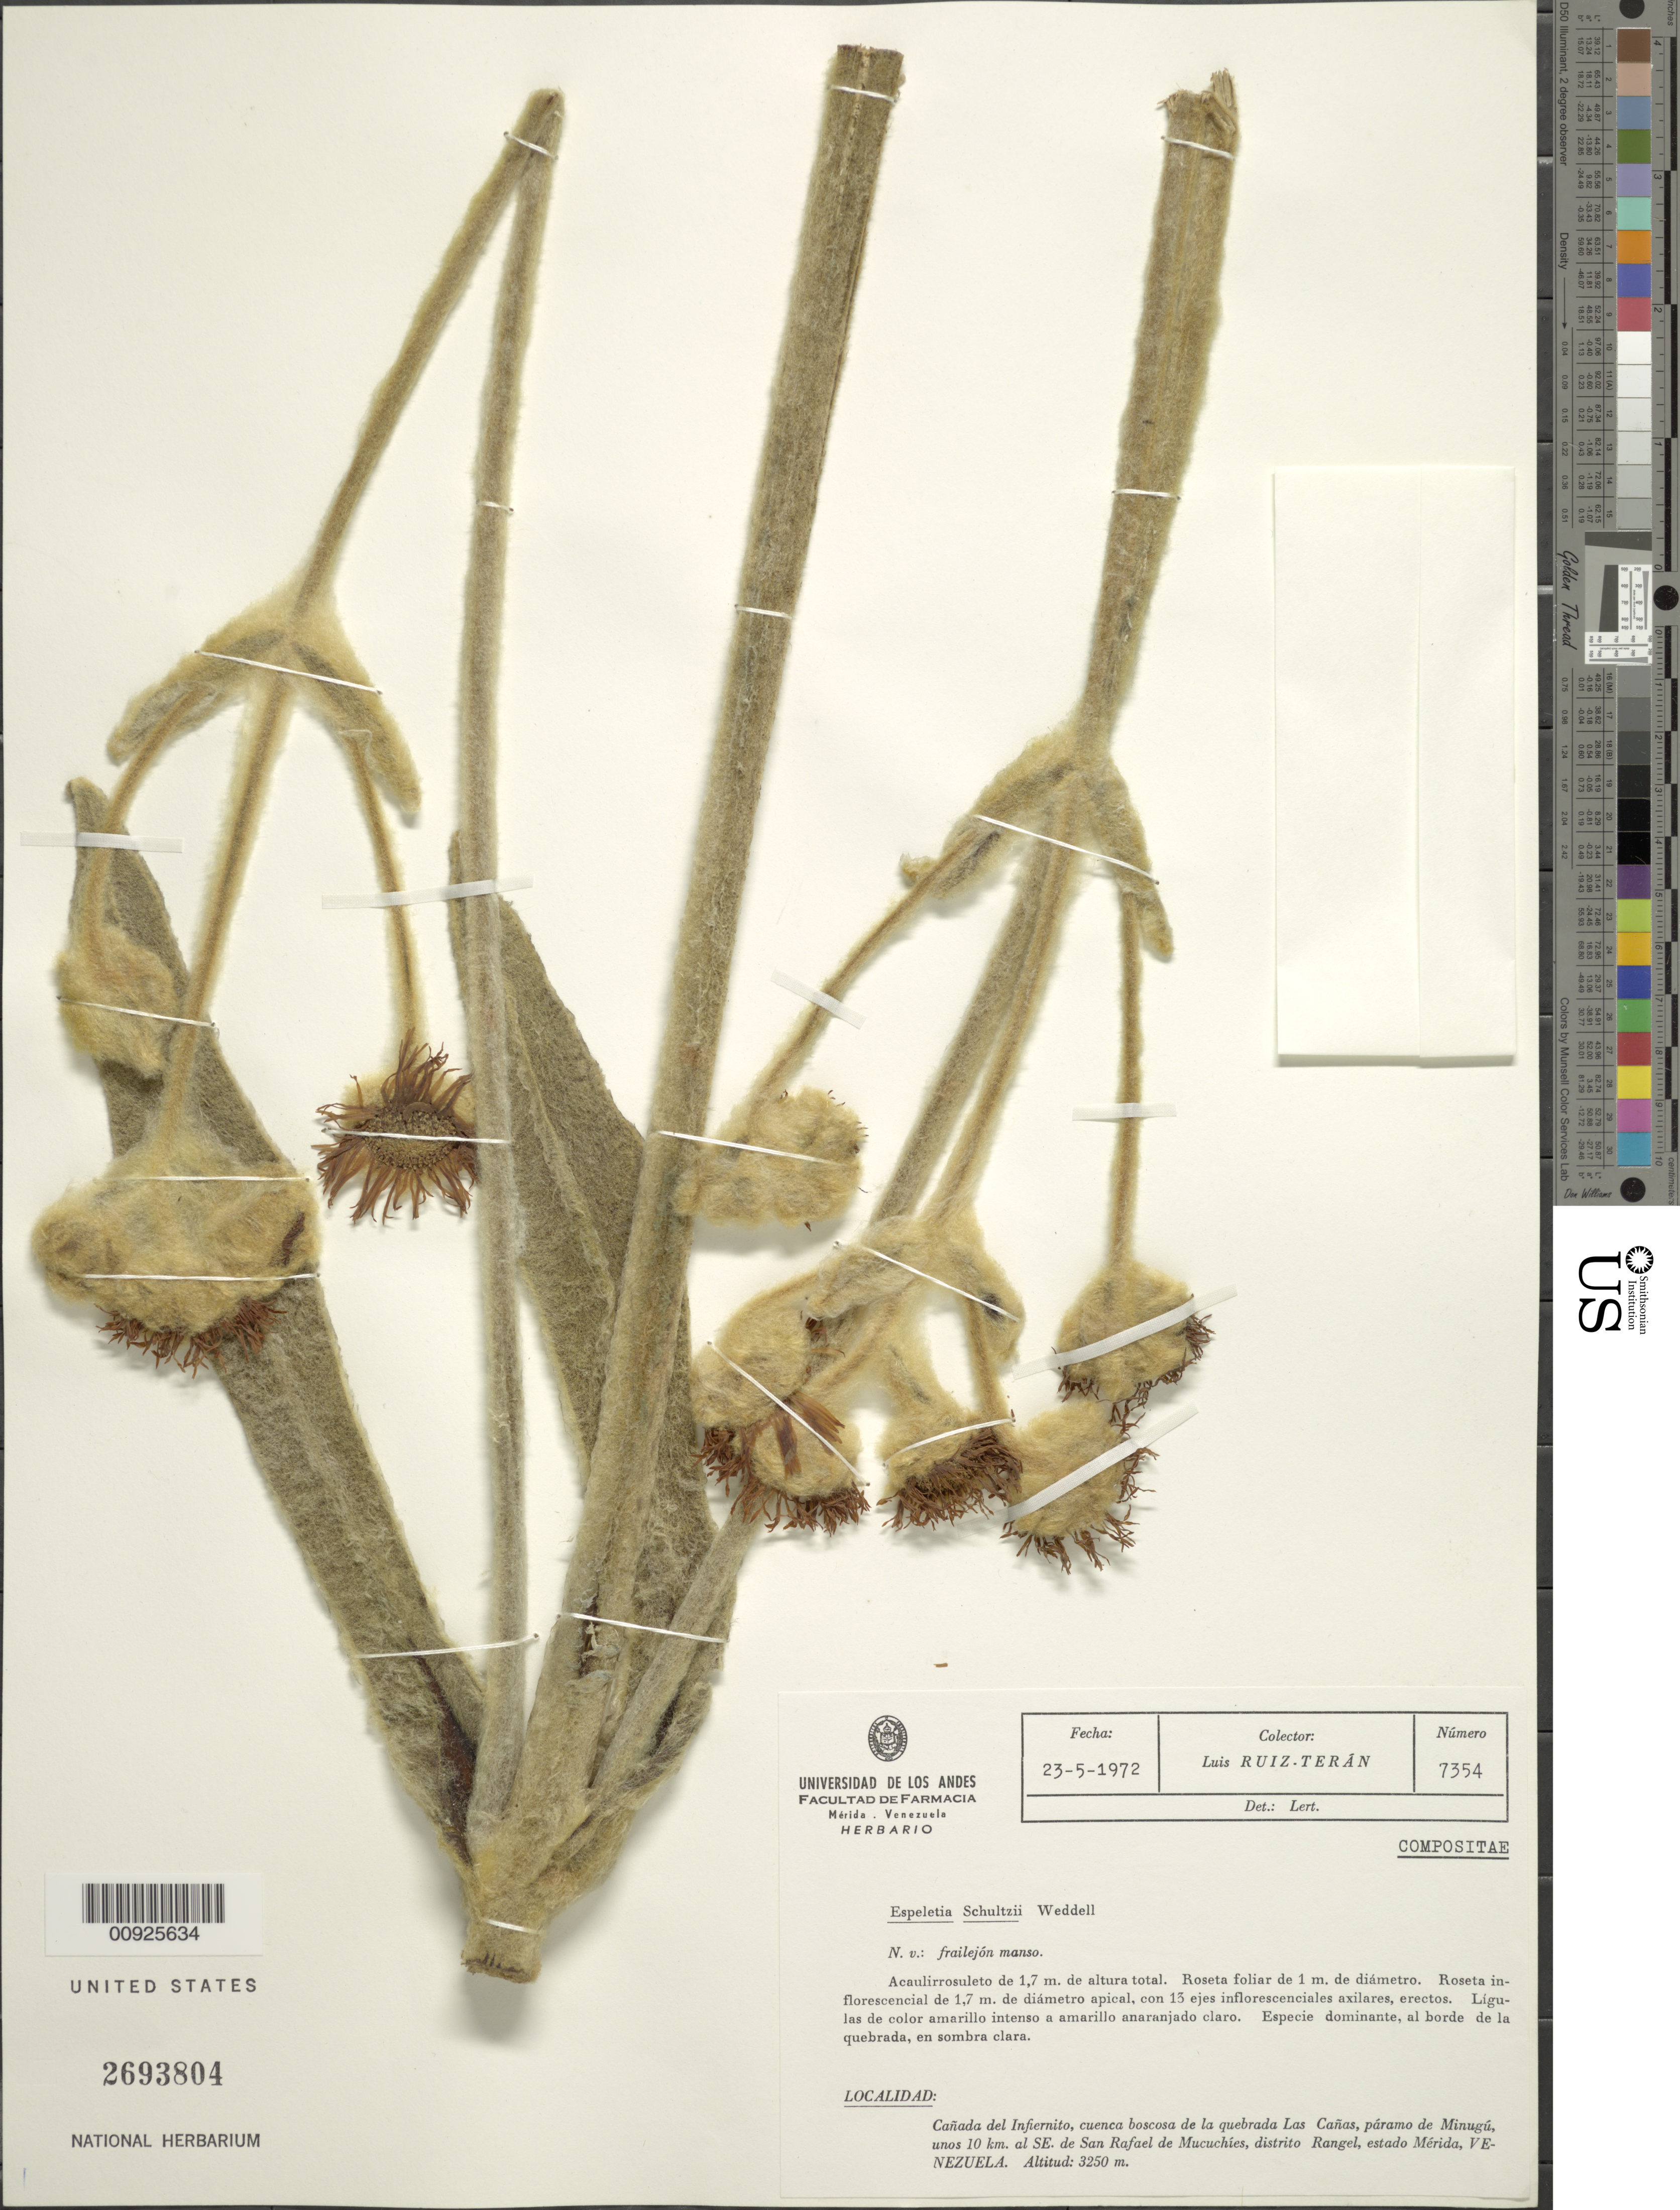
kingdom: Plantae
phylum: Tracheophyta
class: Magnoliopsida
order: Asterales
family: Asteraceae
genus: Espeletia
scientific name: Espeletia schultzii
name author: Wedd.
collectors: L. E. Ruíz-Terán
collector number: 7354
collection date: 1972-05-23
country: Venezuela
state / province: Mérida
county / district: Rangel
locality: P. de Minugú. Cañada del Infiernito, cuenca boscosa de la quebrada Las Cañas, páramo de Minugú, unos 10 km al SE de san Rafael de Mucuchíes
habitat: Especie dominante, al borde de una quebrada en sombra clara.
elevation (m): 3250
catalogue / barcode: US 2693804